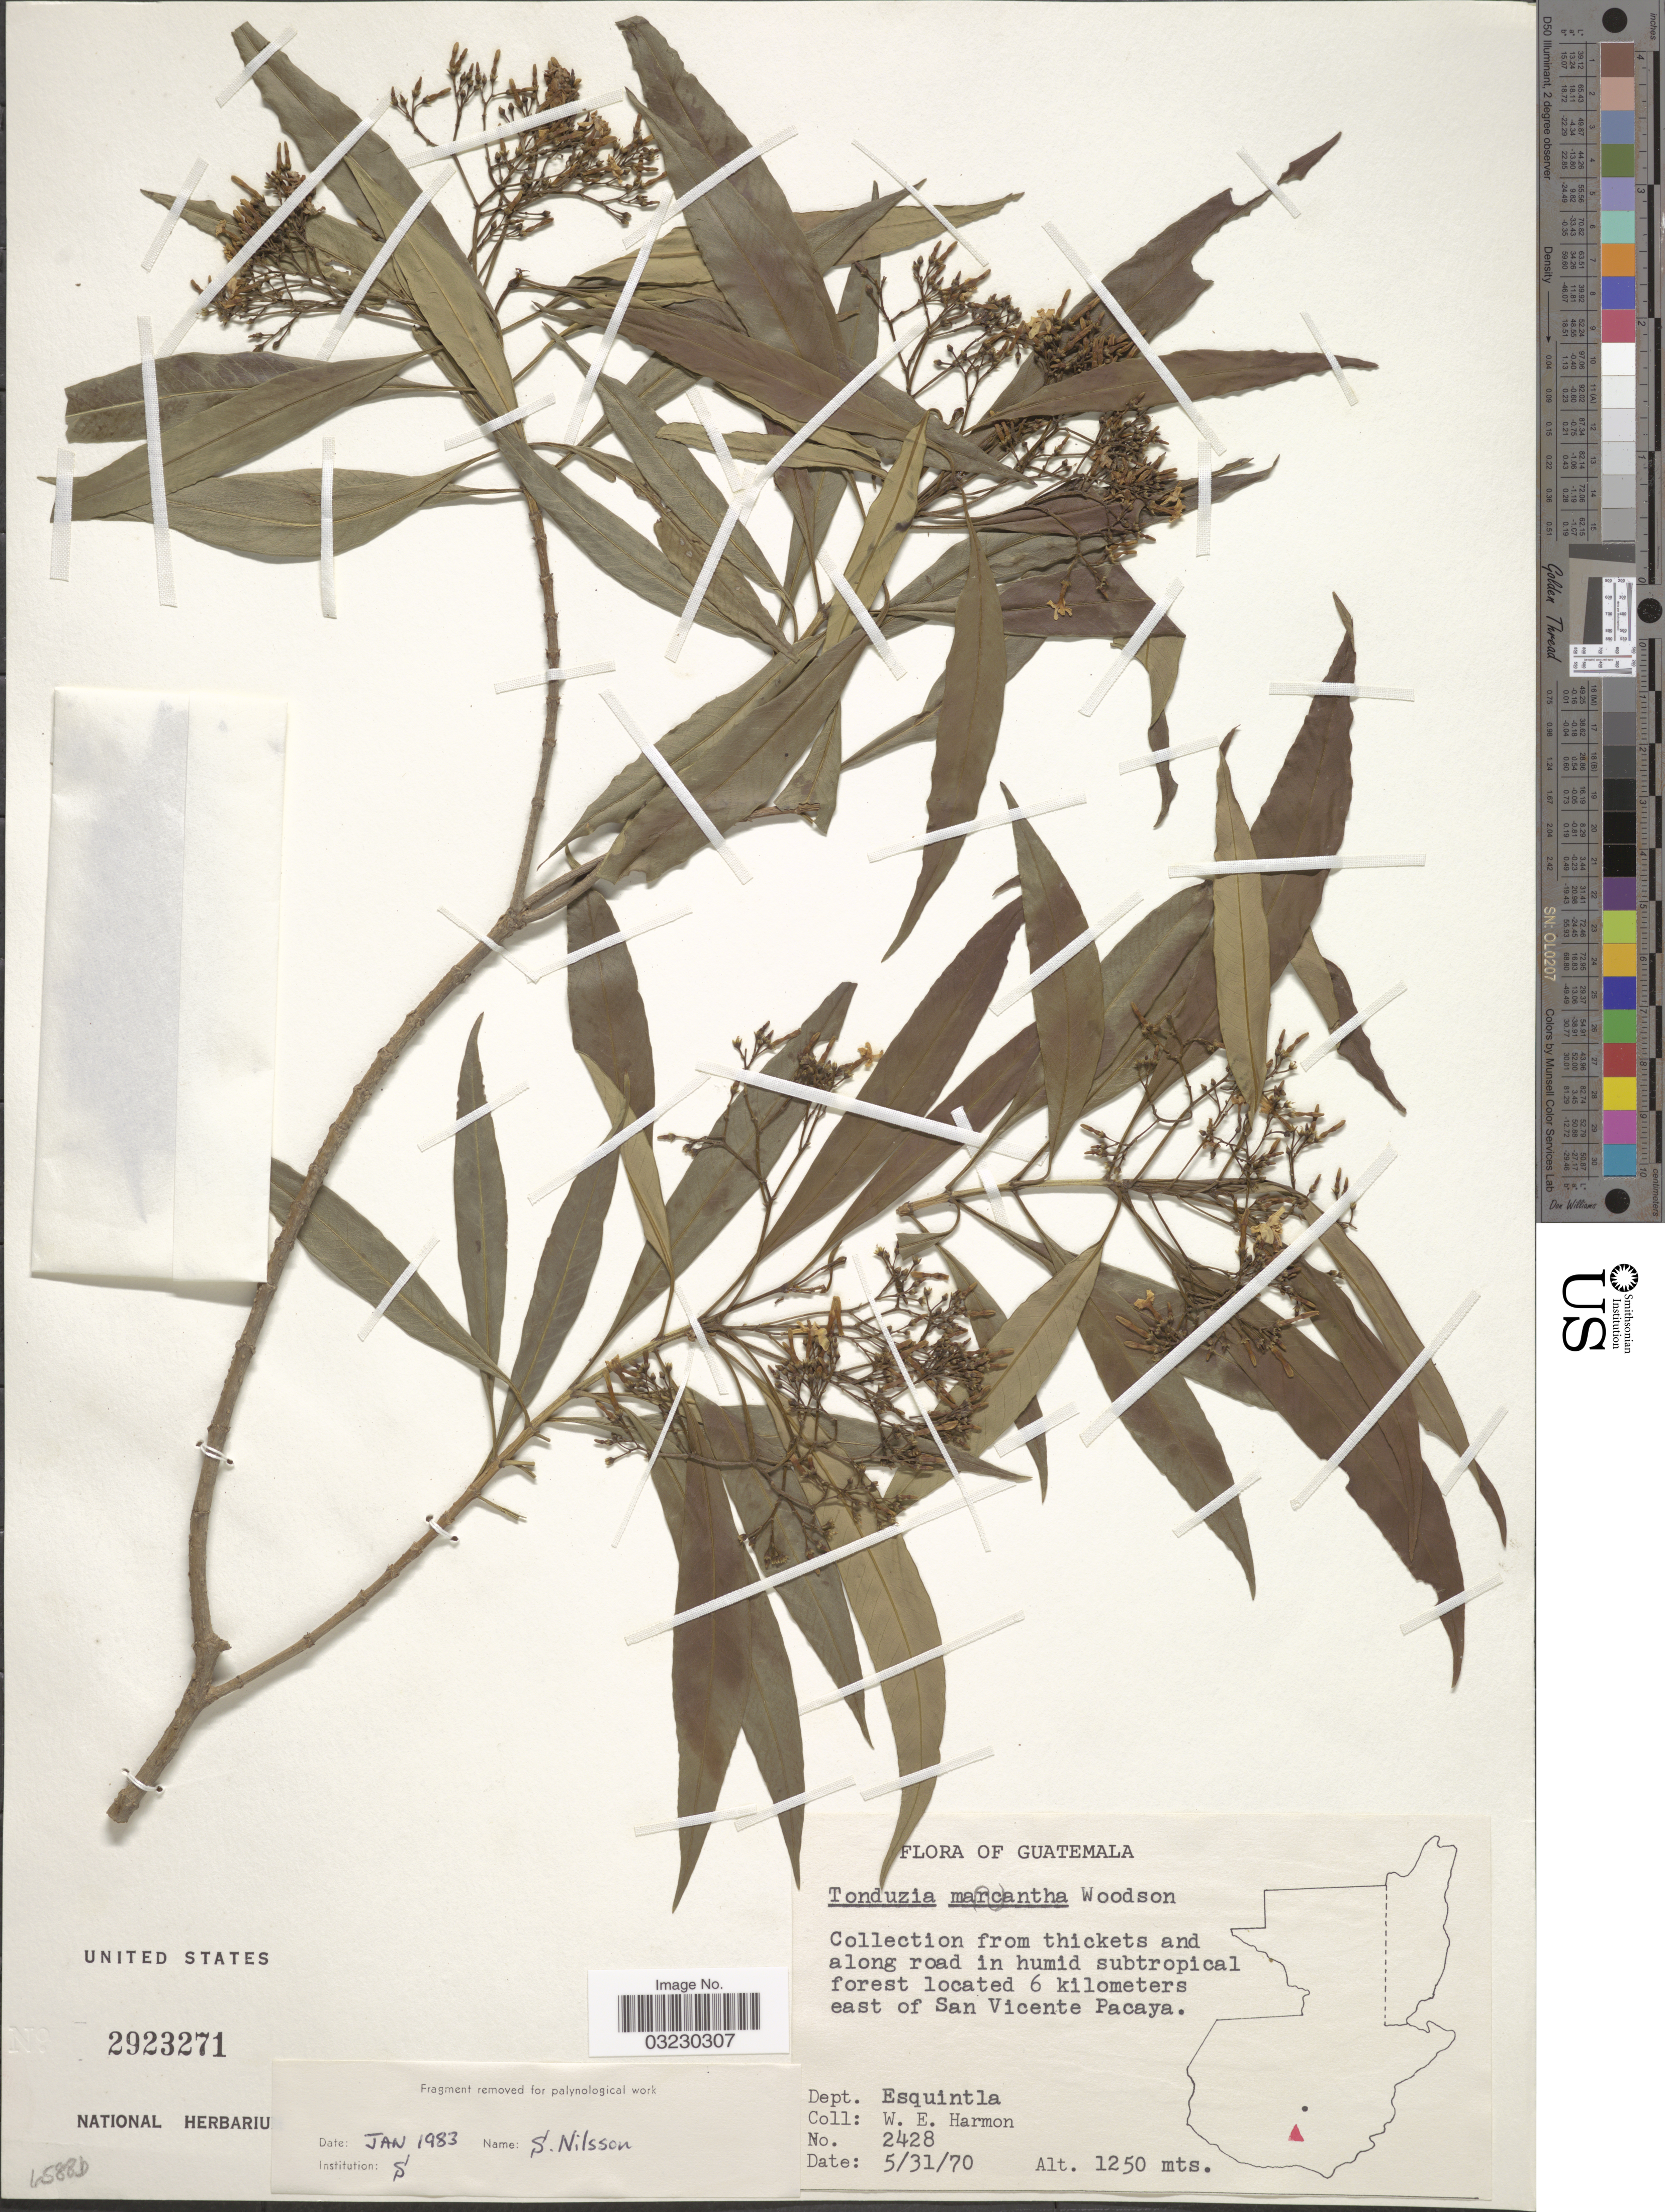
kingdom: Plantae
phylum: Tracheophyta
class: Magnoliopsida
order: Gentianales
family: Apocynaceae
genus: Tonduzia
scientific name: Tonduzia macrantha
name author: Woodson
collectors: W. E. Harmon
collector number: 2428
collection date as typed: Transcribed d/m/y: 31/5/70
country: Guatemala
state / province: Escuintla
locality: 6 kilometers east of San Vicente Pacaya. Dept. Esquintla.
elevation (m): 1250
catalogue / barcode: US 2923271